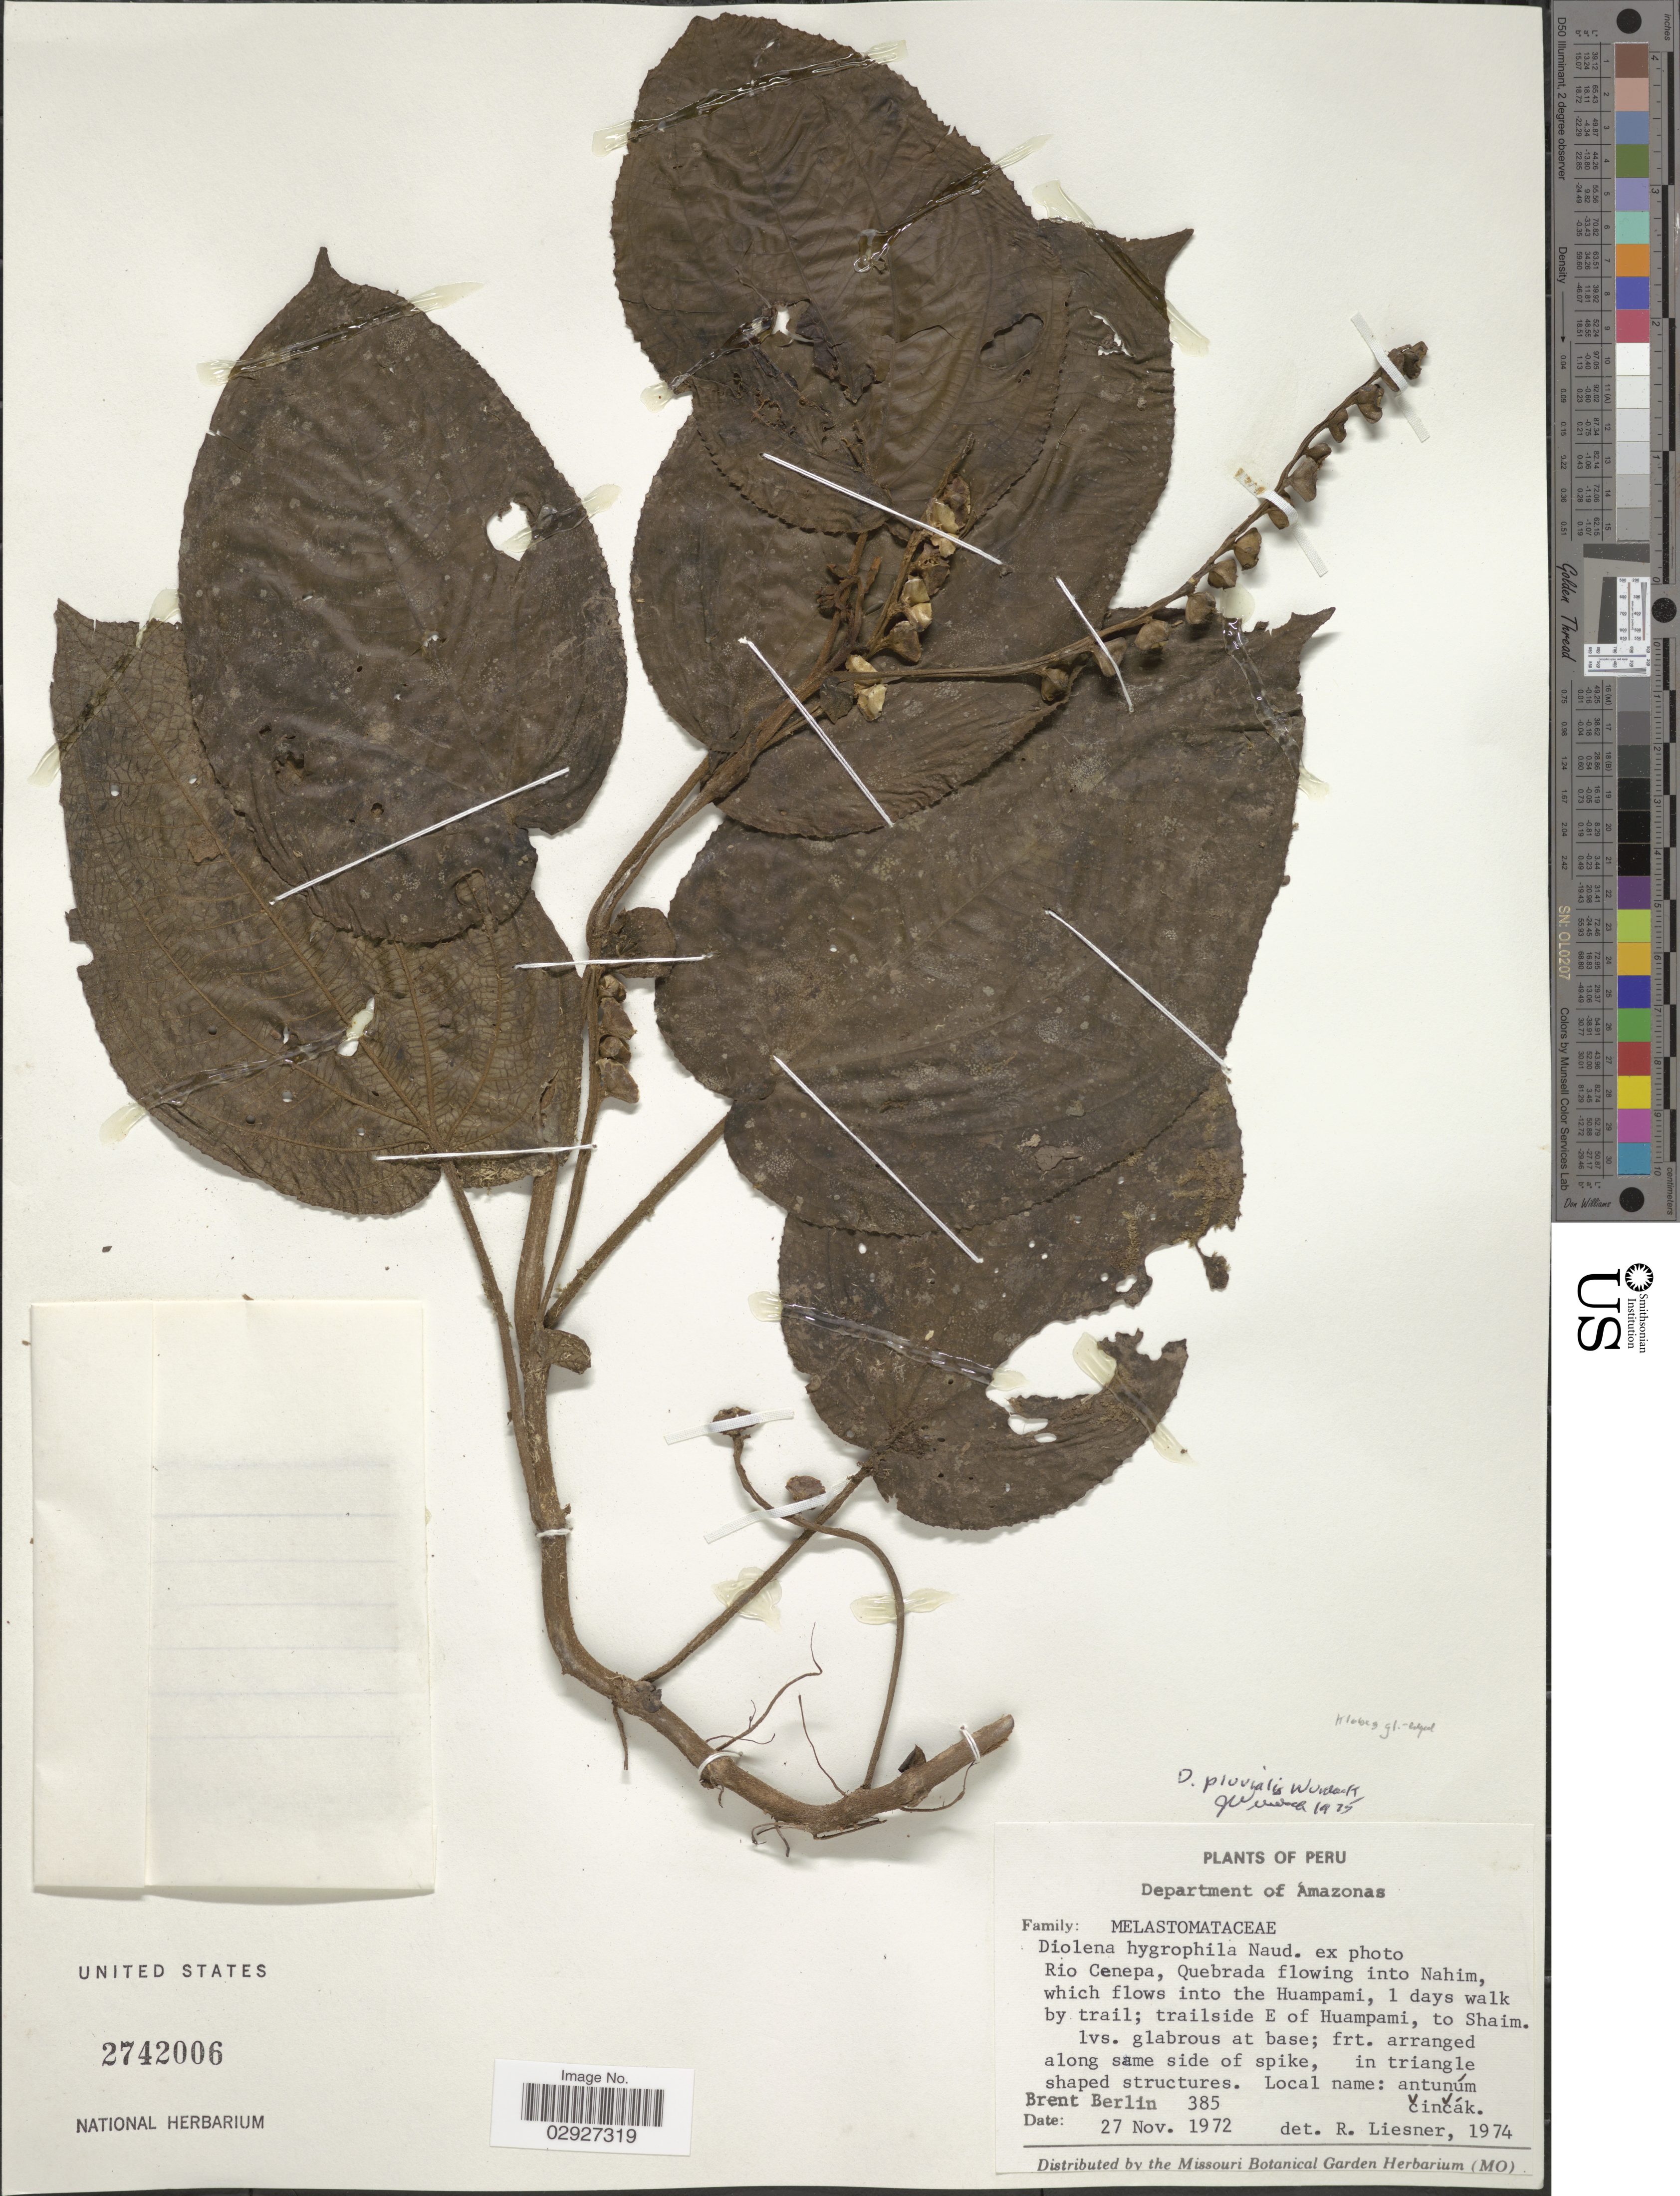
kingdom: Plantae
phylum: Tracheophyta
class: Magnoliopsida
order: Myrtales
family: Melastomataceae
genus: Triolena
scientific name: Triolena pluvialis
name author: (Wurdack) Wurdack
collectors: B. Berlin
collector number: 385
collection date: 1972-11-27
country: Peru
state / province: Amazonas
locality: Rio Cenepa, Quebrada flowing into Nahim, which flows into the Huampami, 1 days walk by trail; trailside E of Huampami, to Shaim.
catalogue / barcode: US 2742006